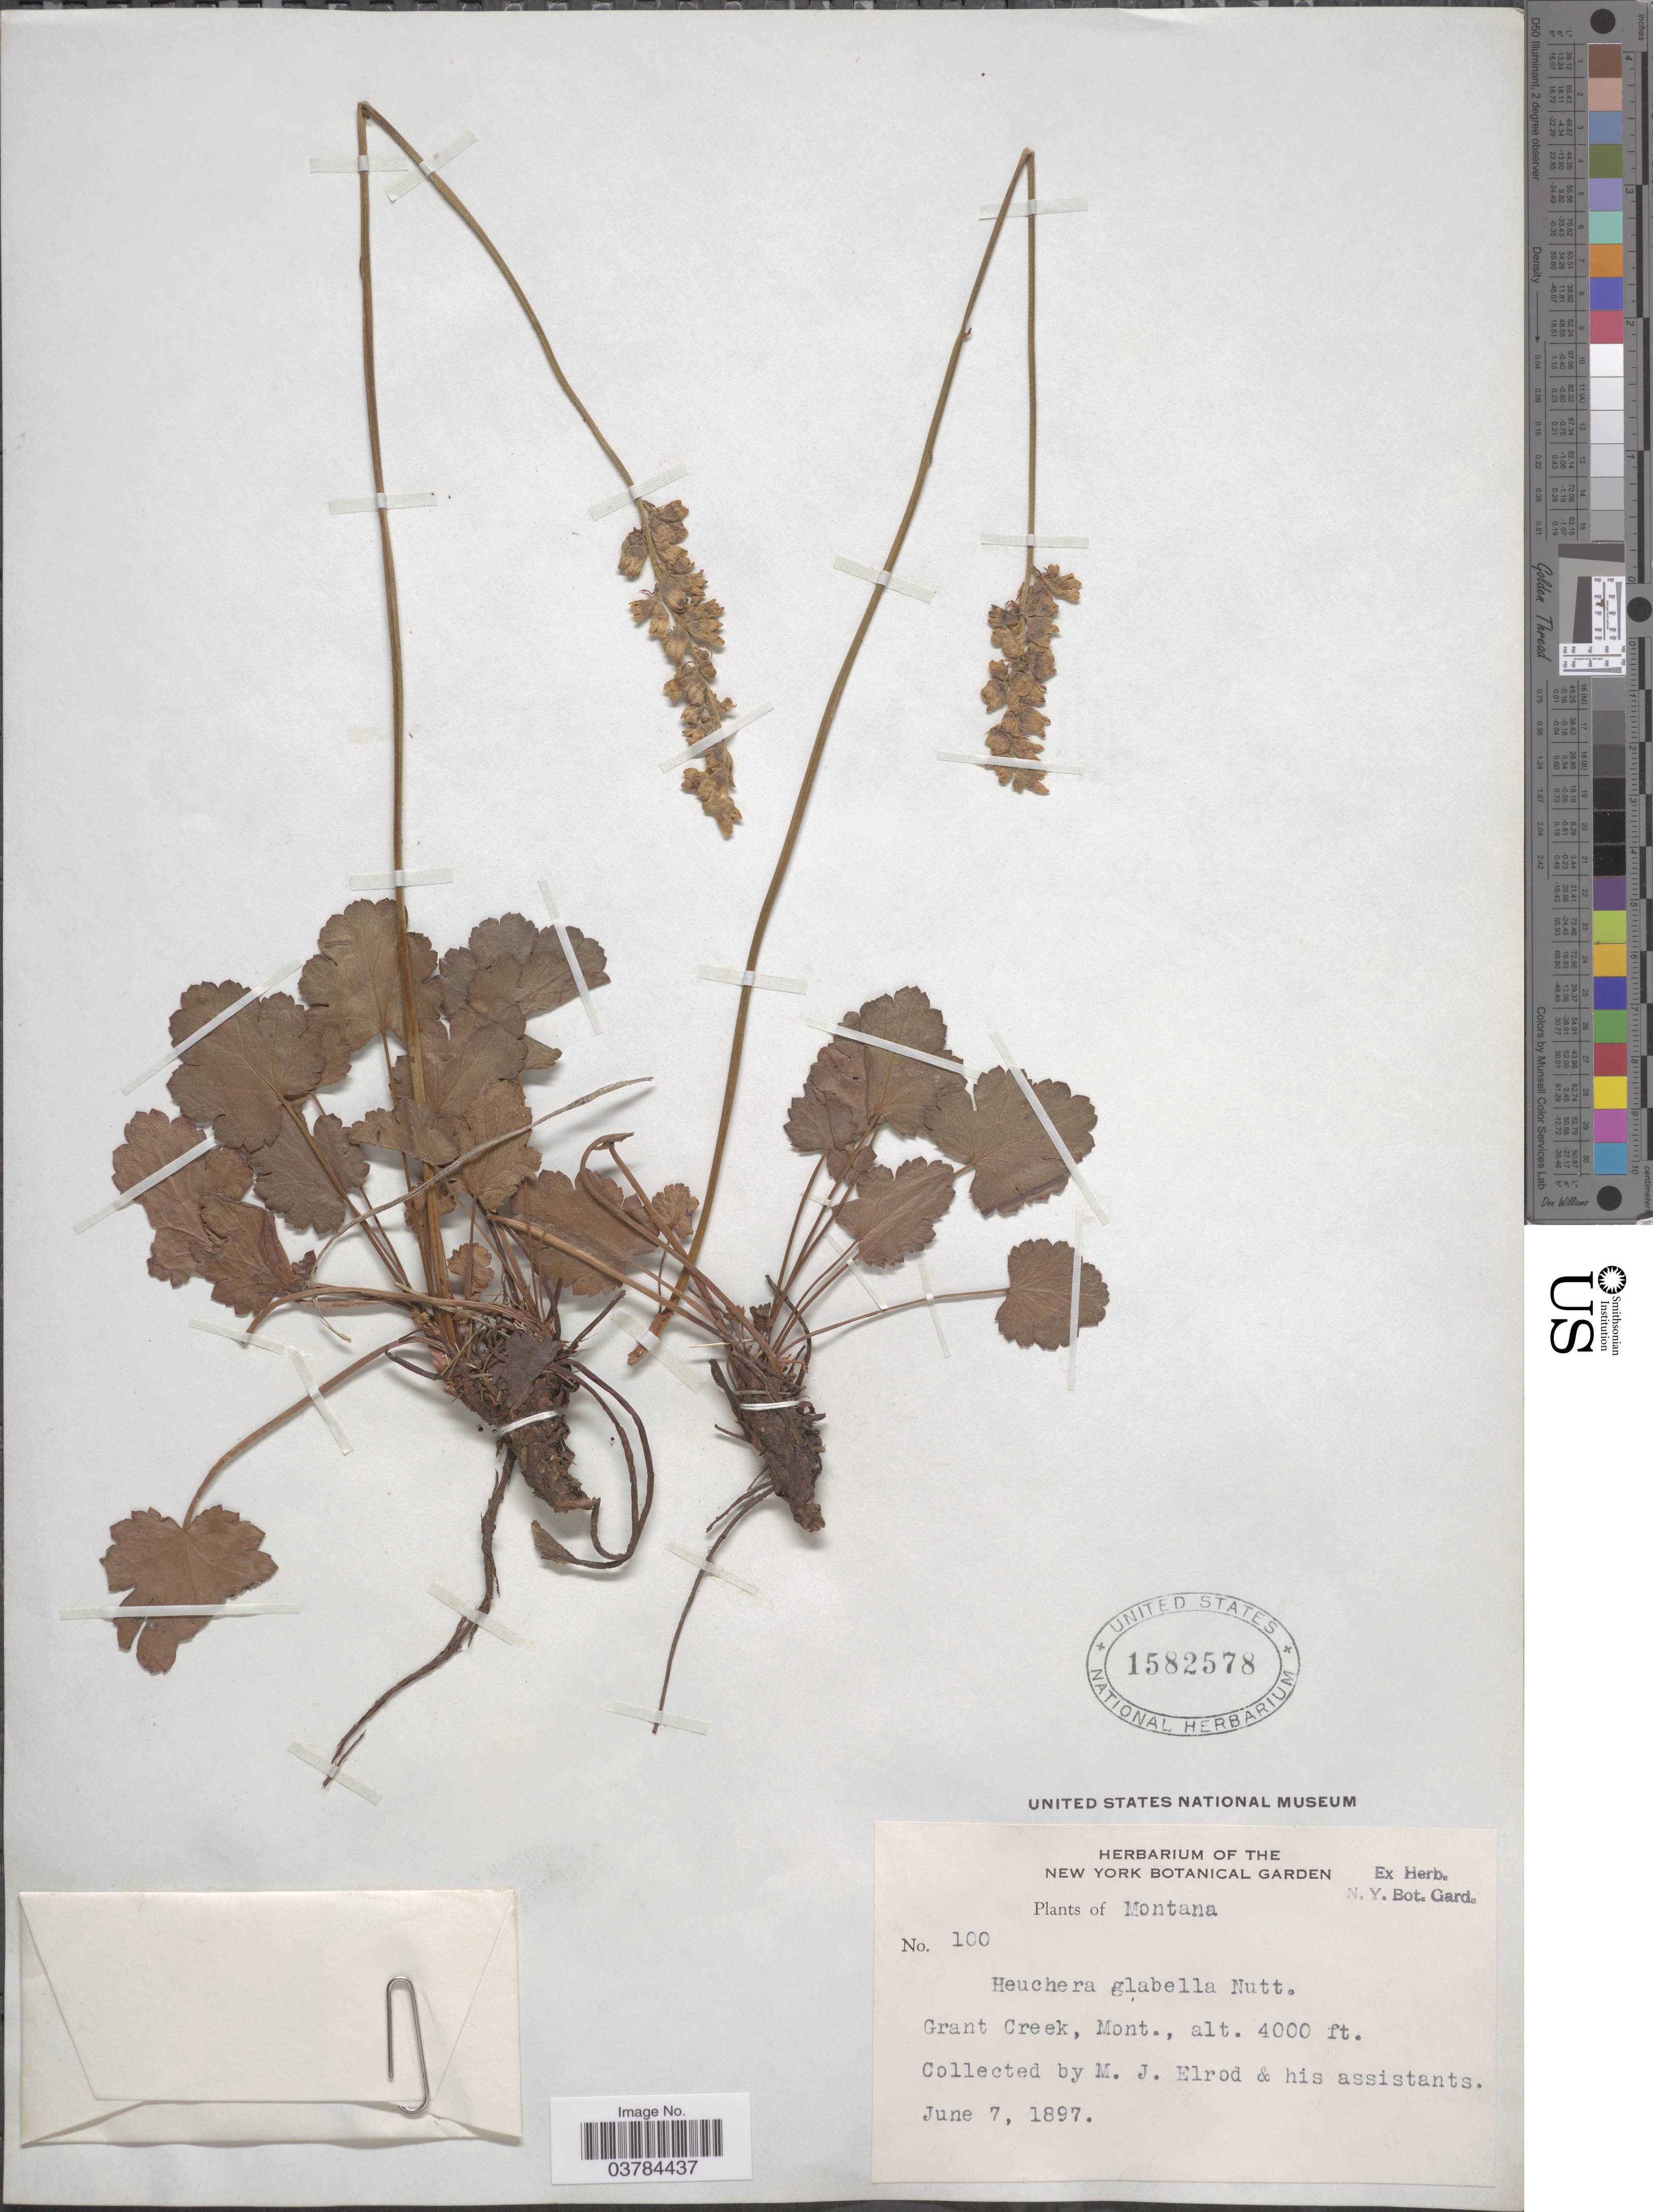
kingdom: Plantae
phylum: Tracheophyta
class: Magnoliopsida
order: Saxifragales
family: Saxifragaceae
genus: Heuchera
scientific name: Heuchera glabella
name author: Torr. & A. Gray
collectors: J. Elrod & assistants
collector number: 100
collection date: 1897-06-07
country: United States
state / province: Montana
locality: Grant Creek.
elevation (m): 1219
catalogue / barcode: US 1582578